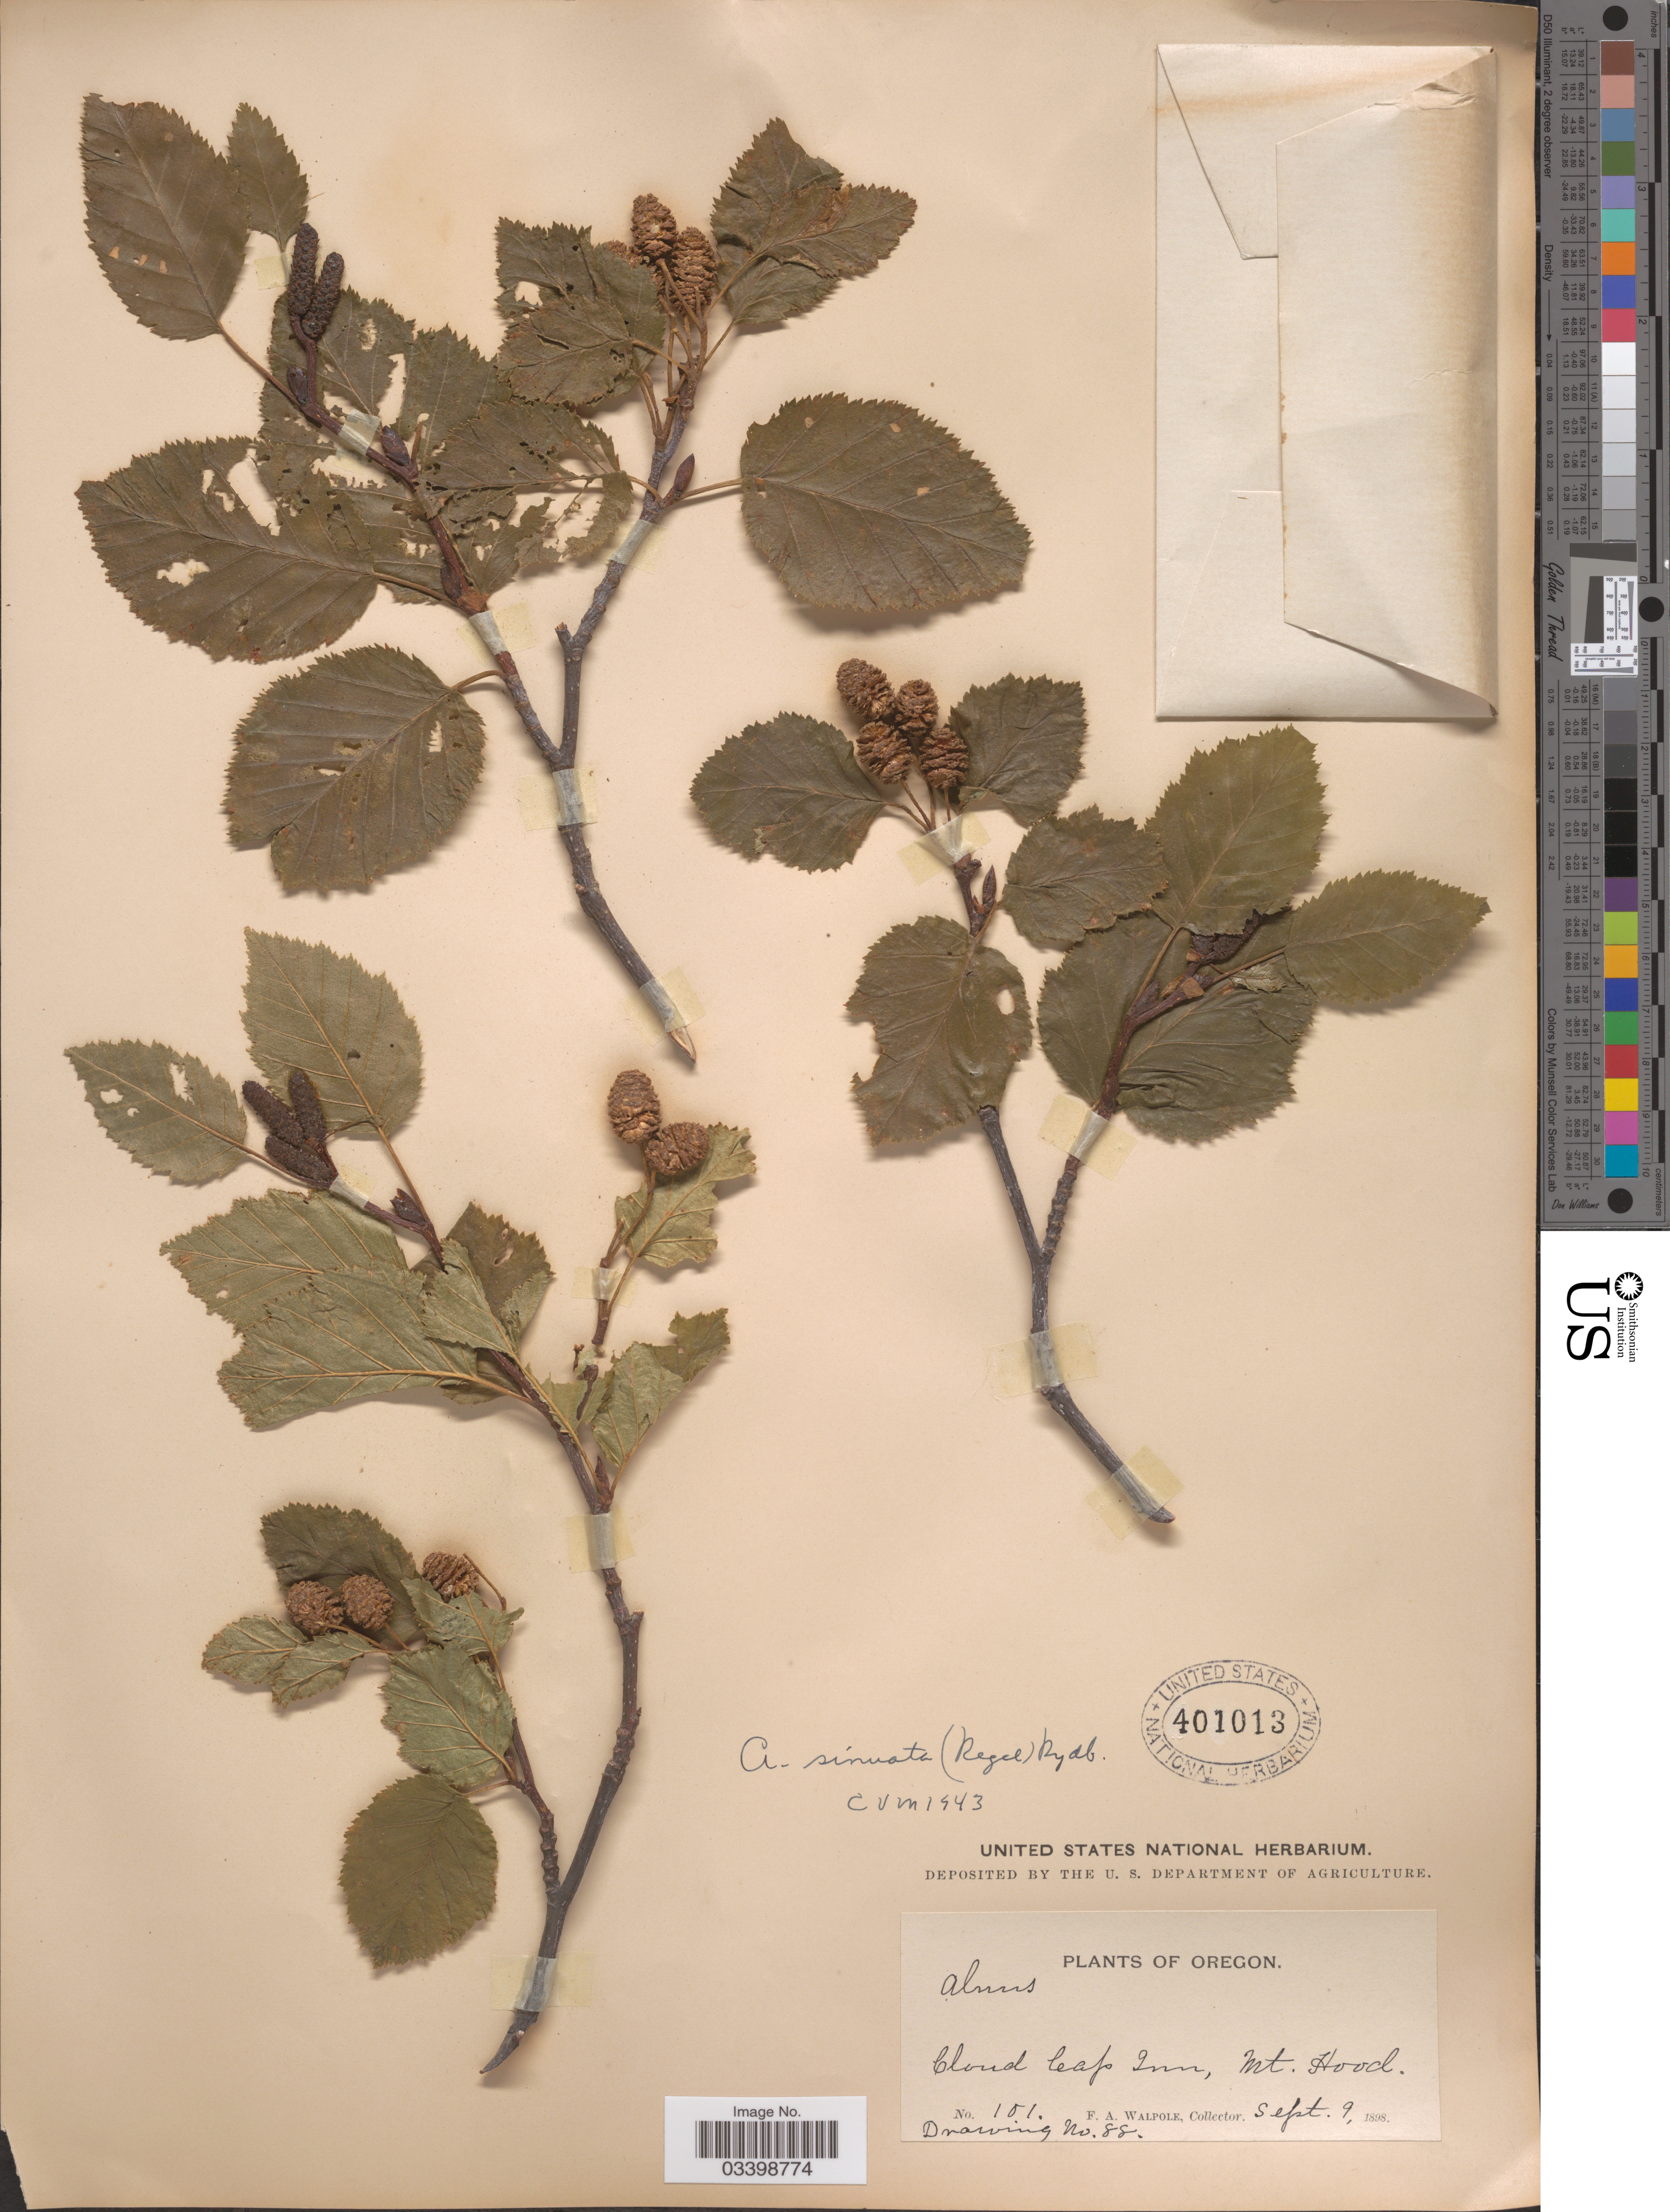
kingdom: Plantae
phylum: Tracheophyta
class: Magnoliopsida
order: Fagales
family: Betulaceae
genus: Alnus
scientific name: Alnus viridis subsp. sinuata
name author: Regel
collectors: F. Walpole & Drawing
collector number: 101/88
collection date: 1898-09-09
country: United States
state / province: Oregon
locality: Cloud Cap Inn, Mt. Hood.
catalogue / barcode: US 401013